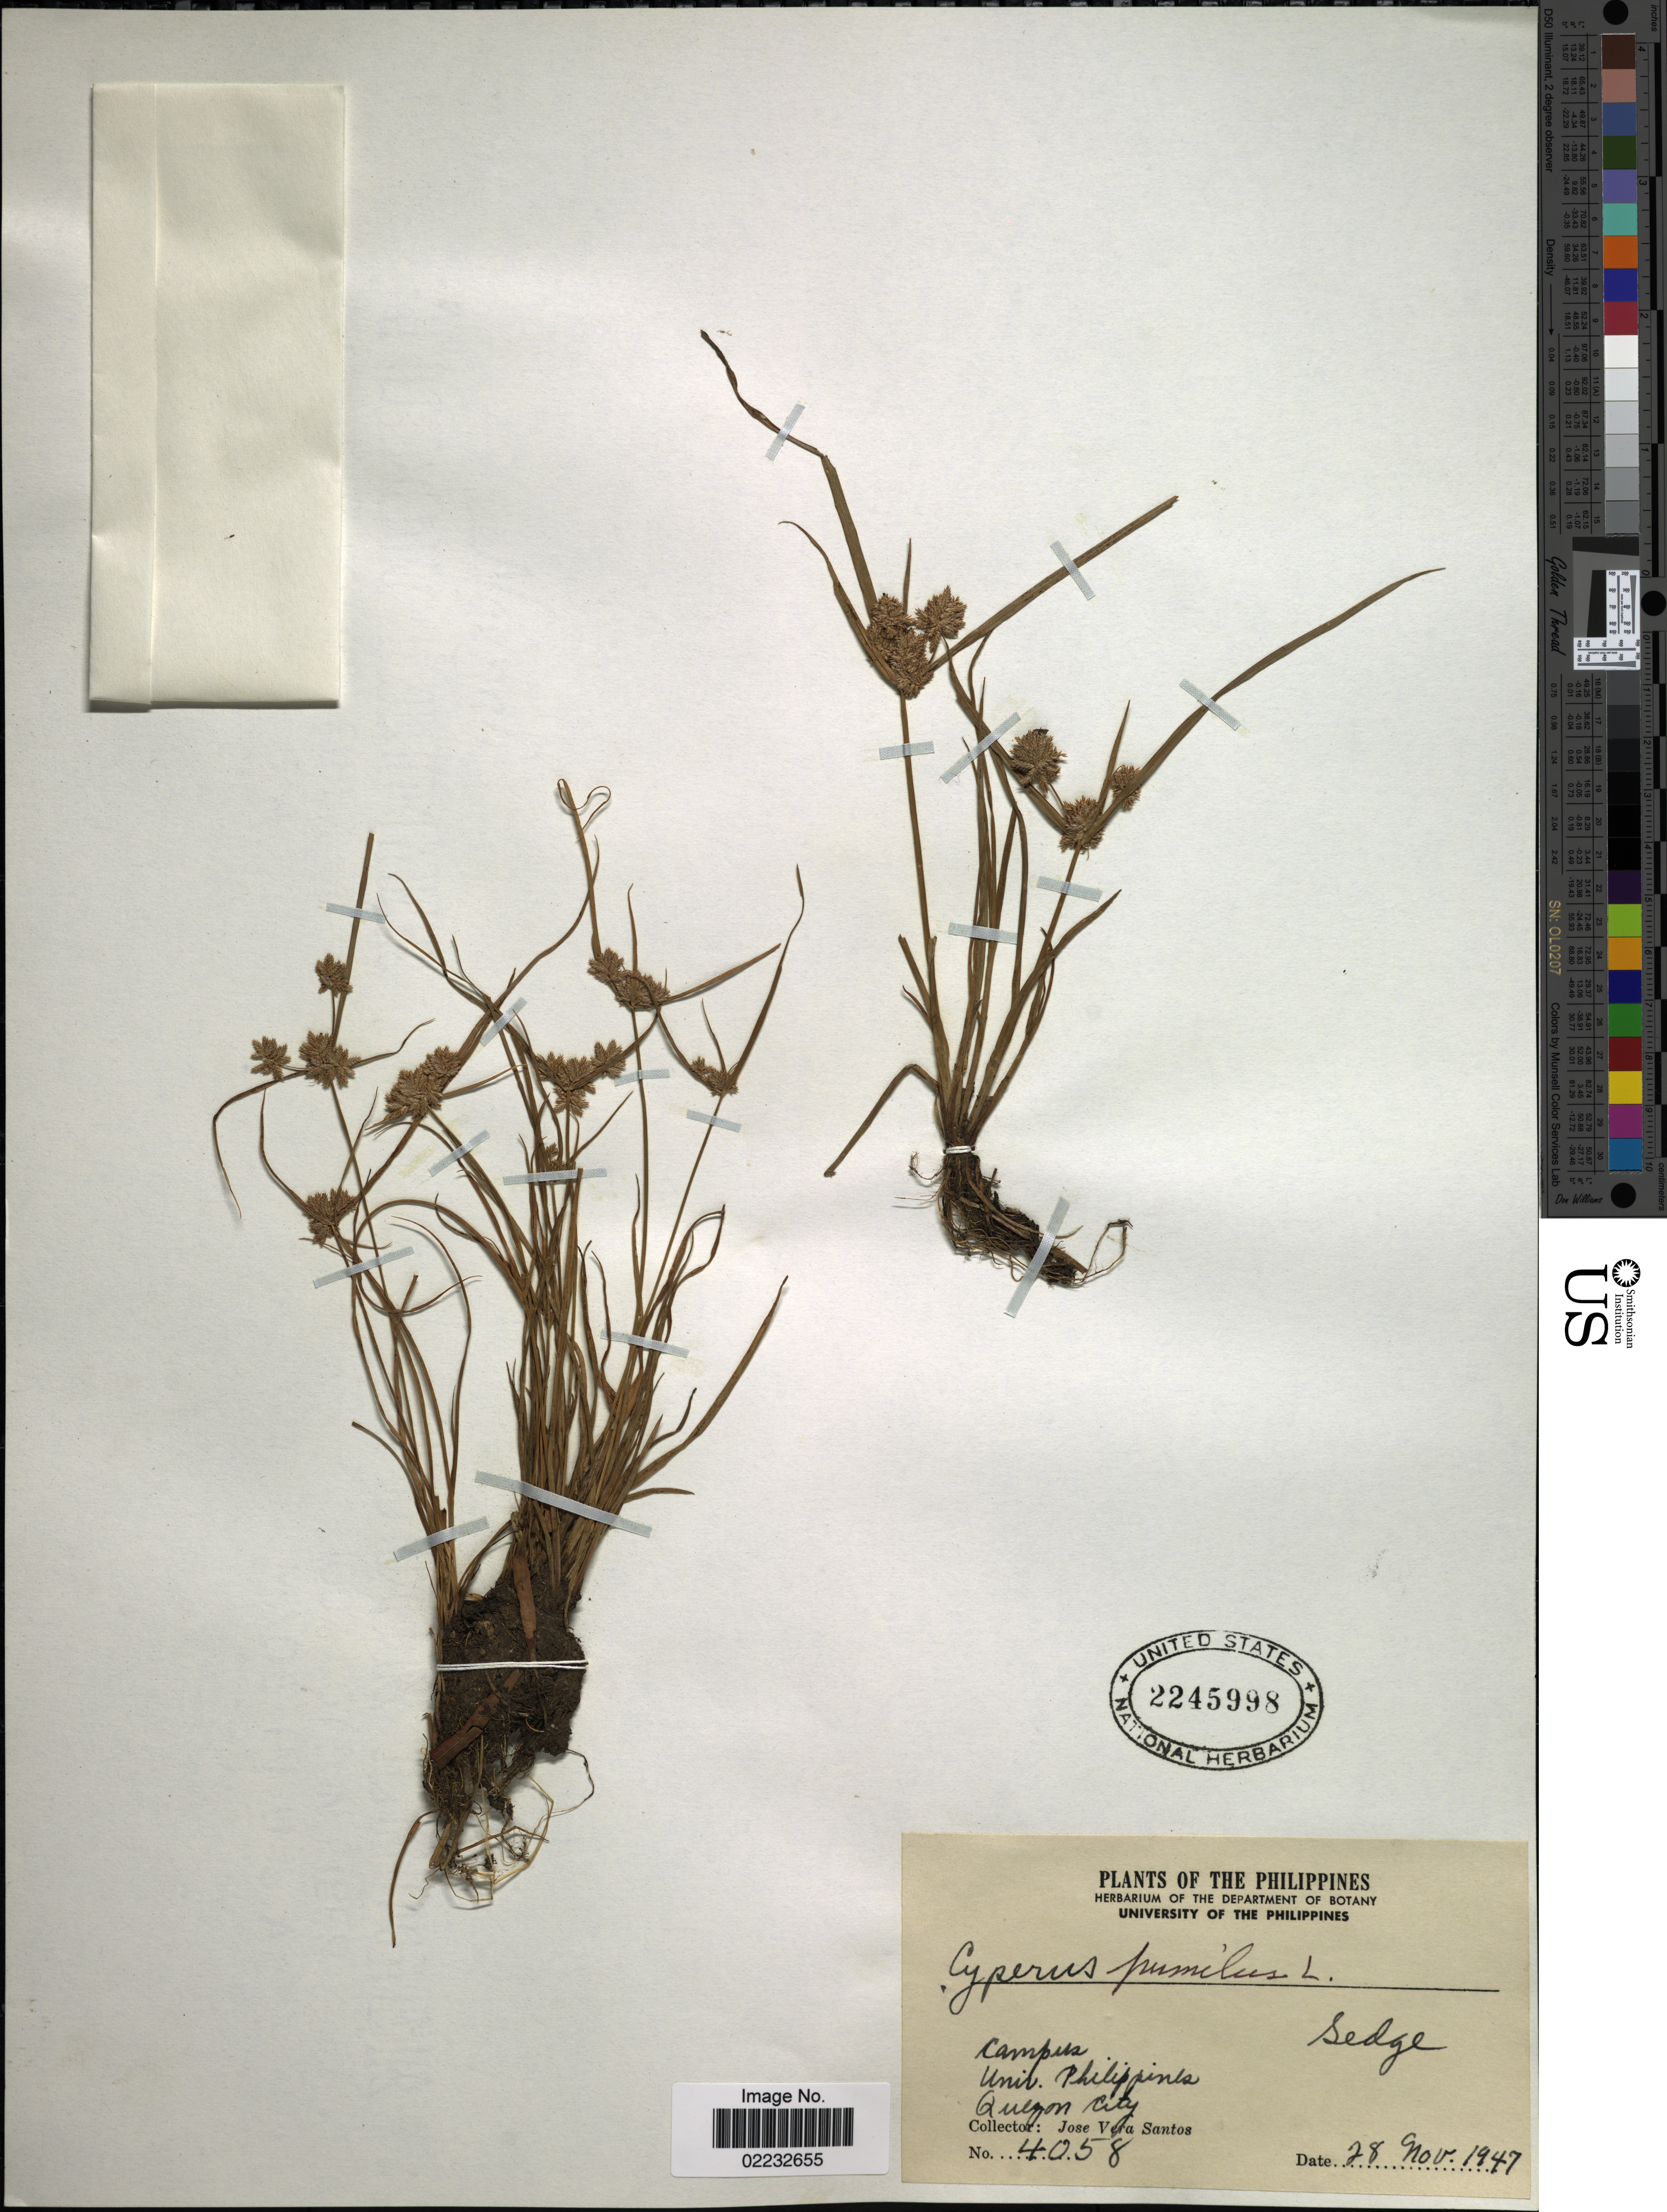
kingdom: Plantae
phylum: Tracheophyta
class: Liliopsida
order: Poales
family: Cyperaceae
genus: Cyperus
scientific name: Cyperus pumilus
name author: L.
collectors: J. Santos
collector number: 4058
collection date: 1947-11-28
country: Philippines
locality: Campus. Univ. Philippines. Quezon City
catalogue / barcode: US 2245998